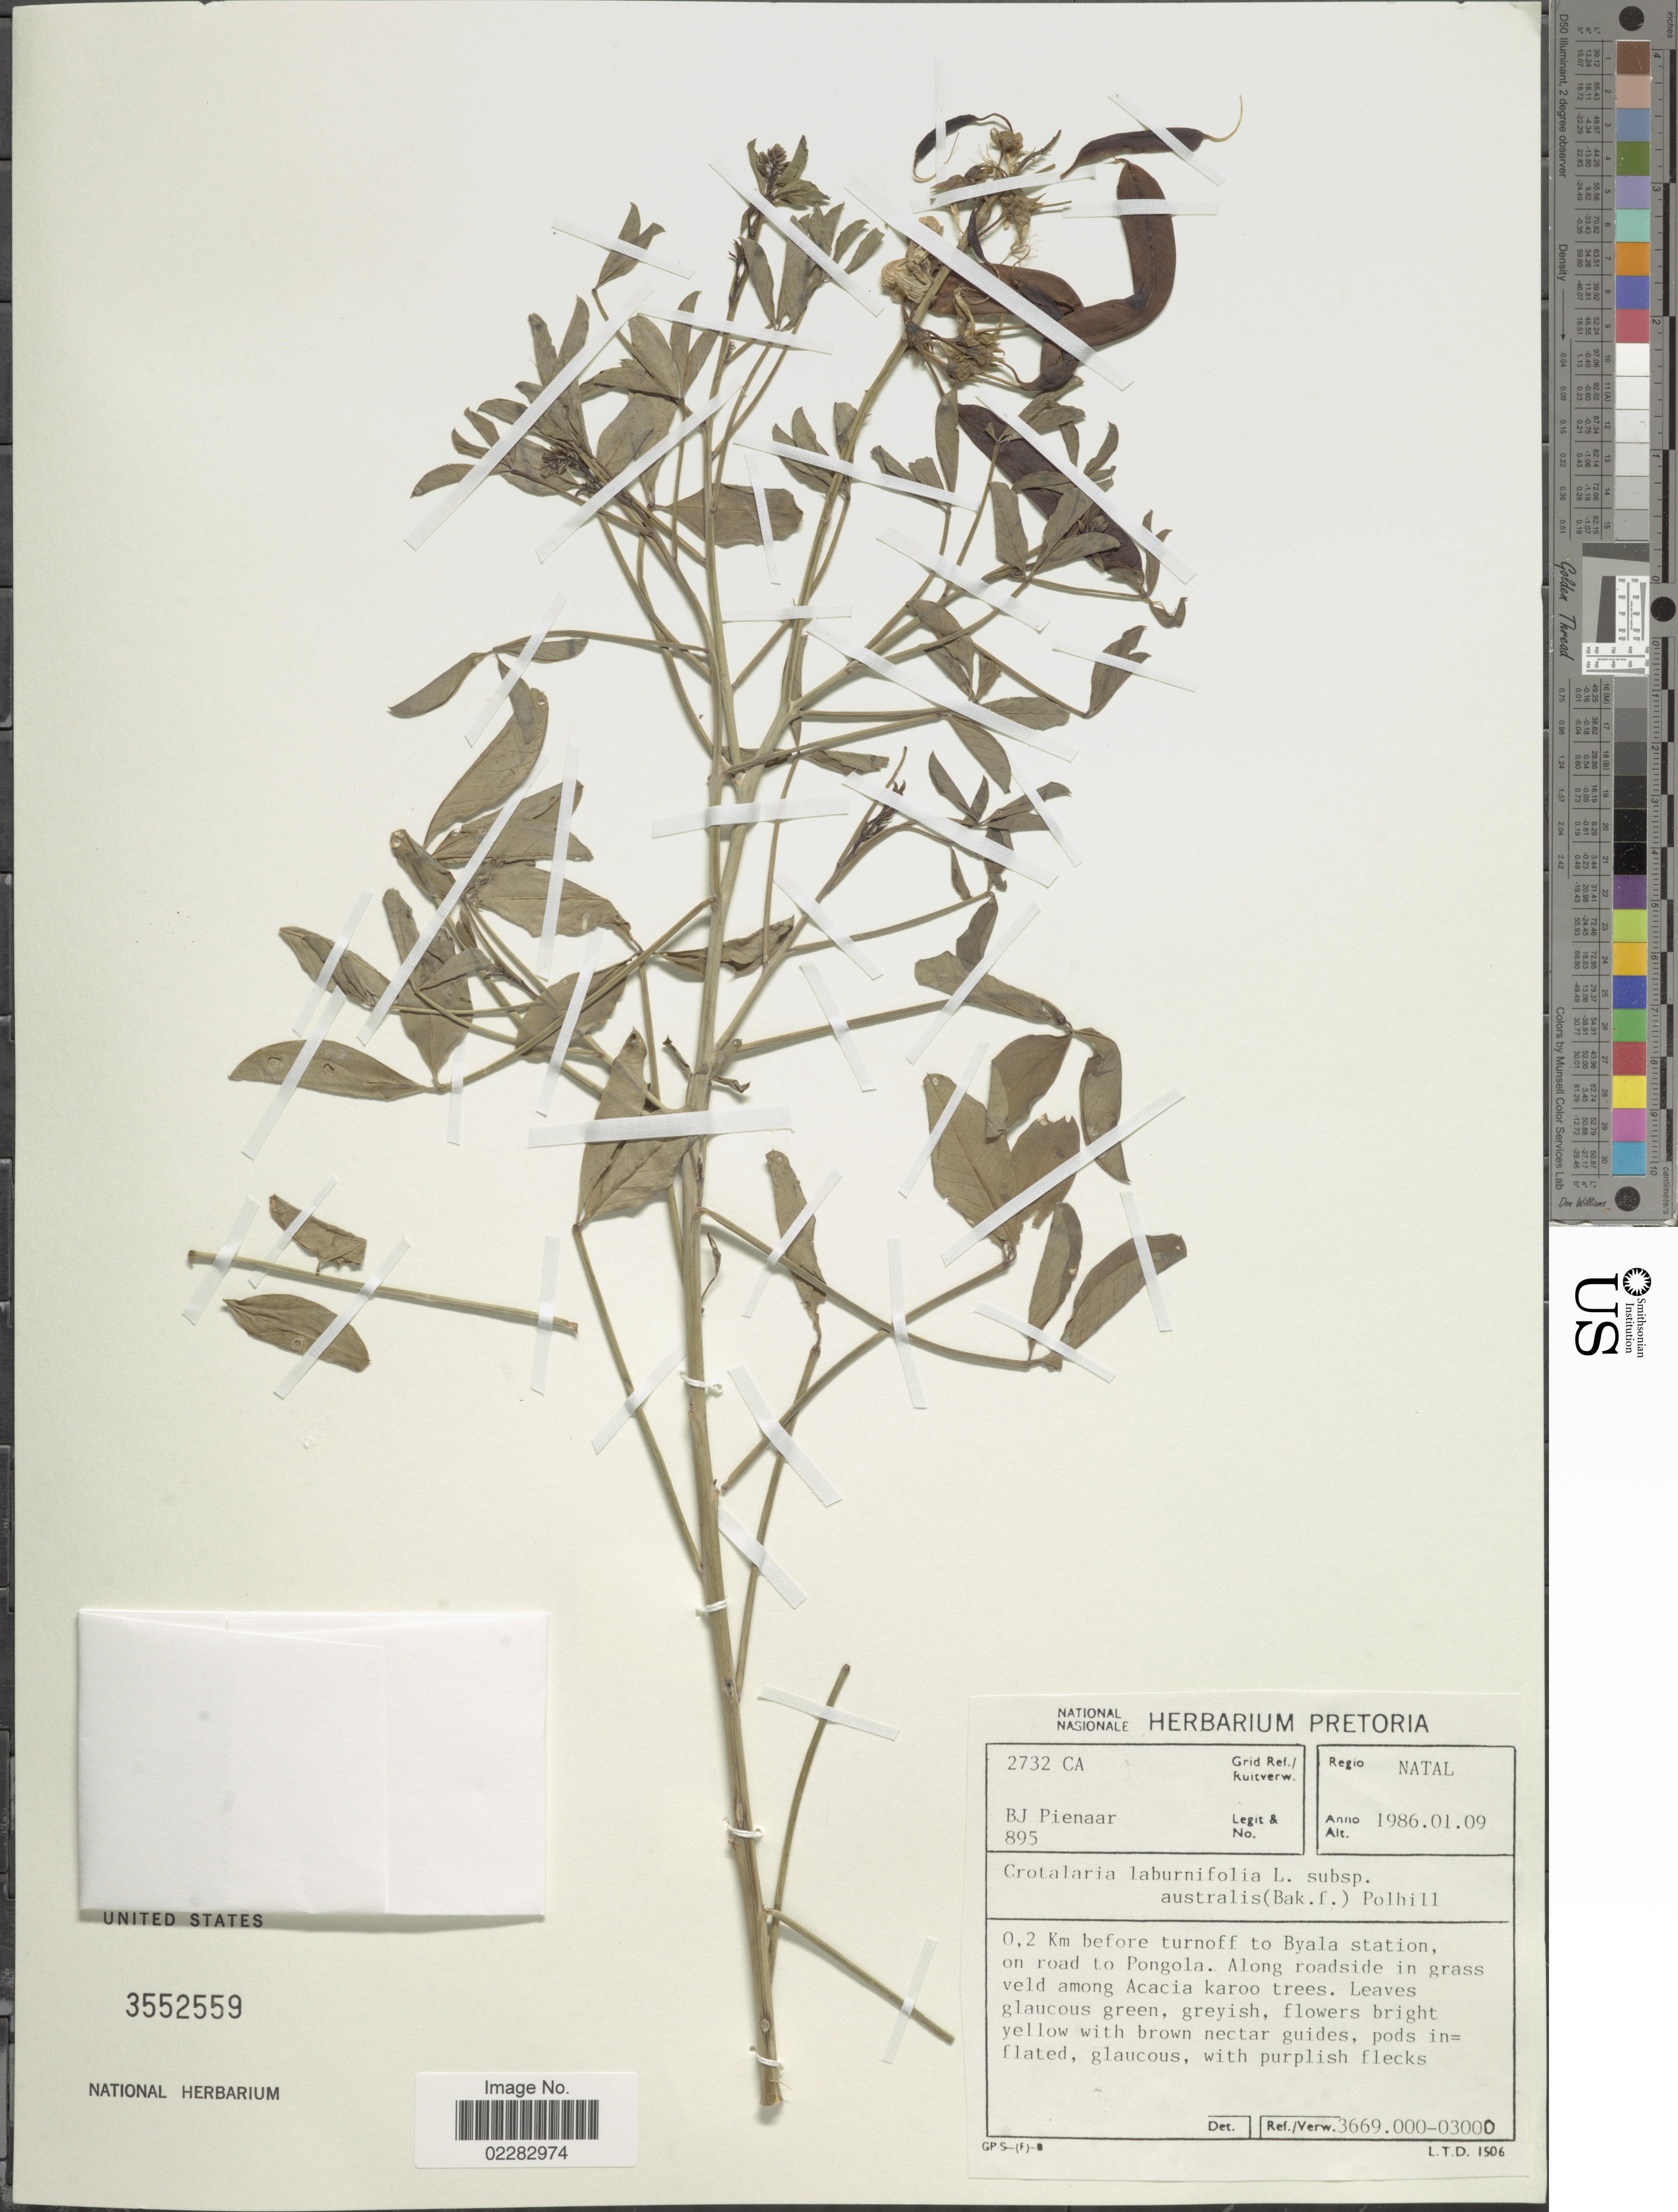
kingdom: Plantae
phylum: Tracheophyta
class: Magnoliopsida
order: Fabales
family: Fabaceae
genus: Crotalaria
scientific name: Crotalaria laburnifolia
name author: L.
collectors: B. Pienaar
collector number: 895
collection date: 1986-01-09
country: South Africa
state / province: KwaZulu-Natal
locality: Natal, 0.2 Km before turnoff to Byala station, on road to Pongola, along roadside.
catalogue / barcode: US 3552559